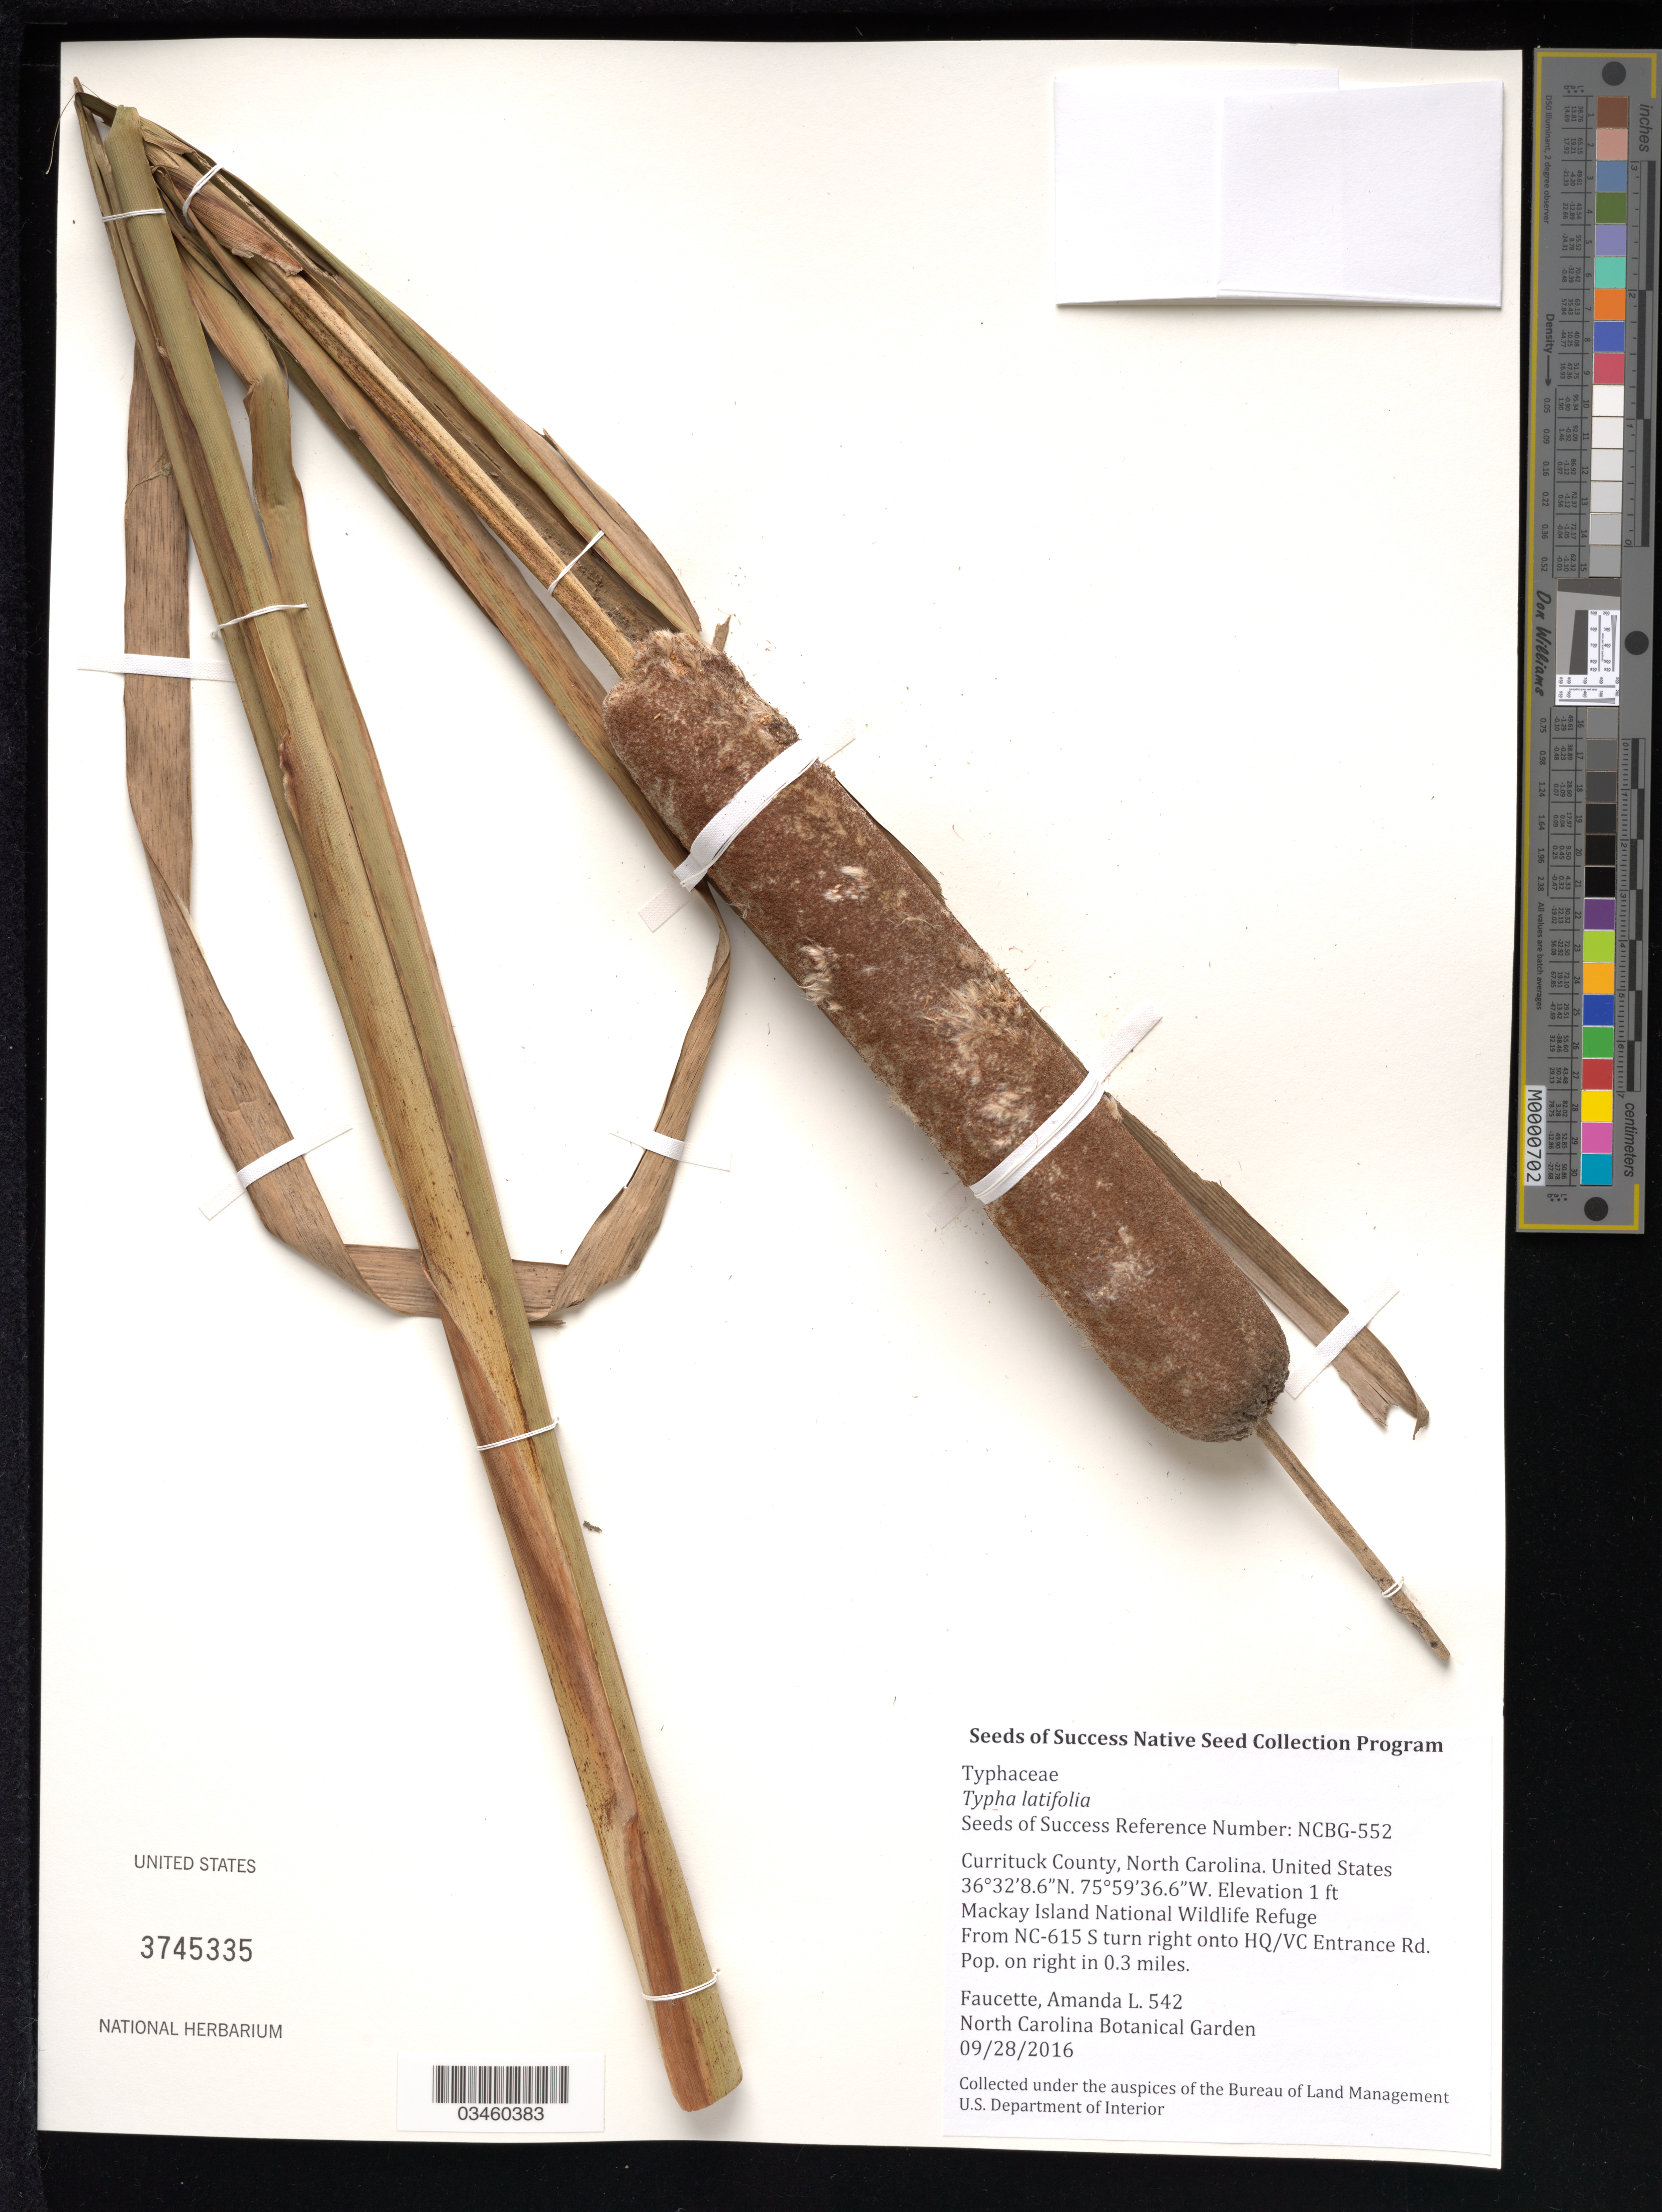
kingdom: Plantae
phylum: Tracheophyta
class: Liliopsida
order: Poales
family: Typhaceae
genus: Typha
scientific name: Typha latifolia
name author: L.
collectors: A. Faucette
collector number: NCBG-552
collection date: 2016-09-28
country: United States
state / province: North Carolina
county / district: Currituck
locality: Mackay Island National Wildlife Refuge, Visitor Center Entrance Rd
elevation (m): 0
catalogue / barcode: US 3745335